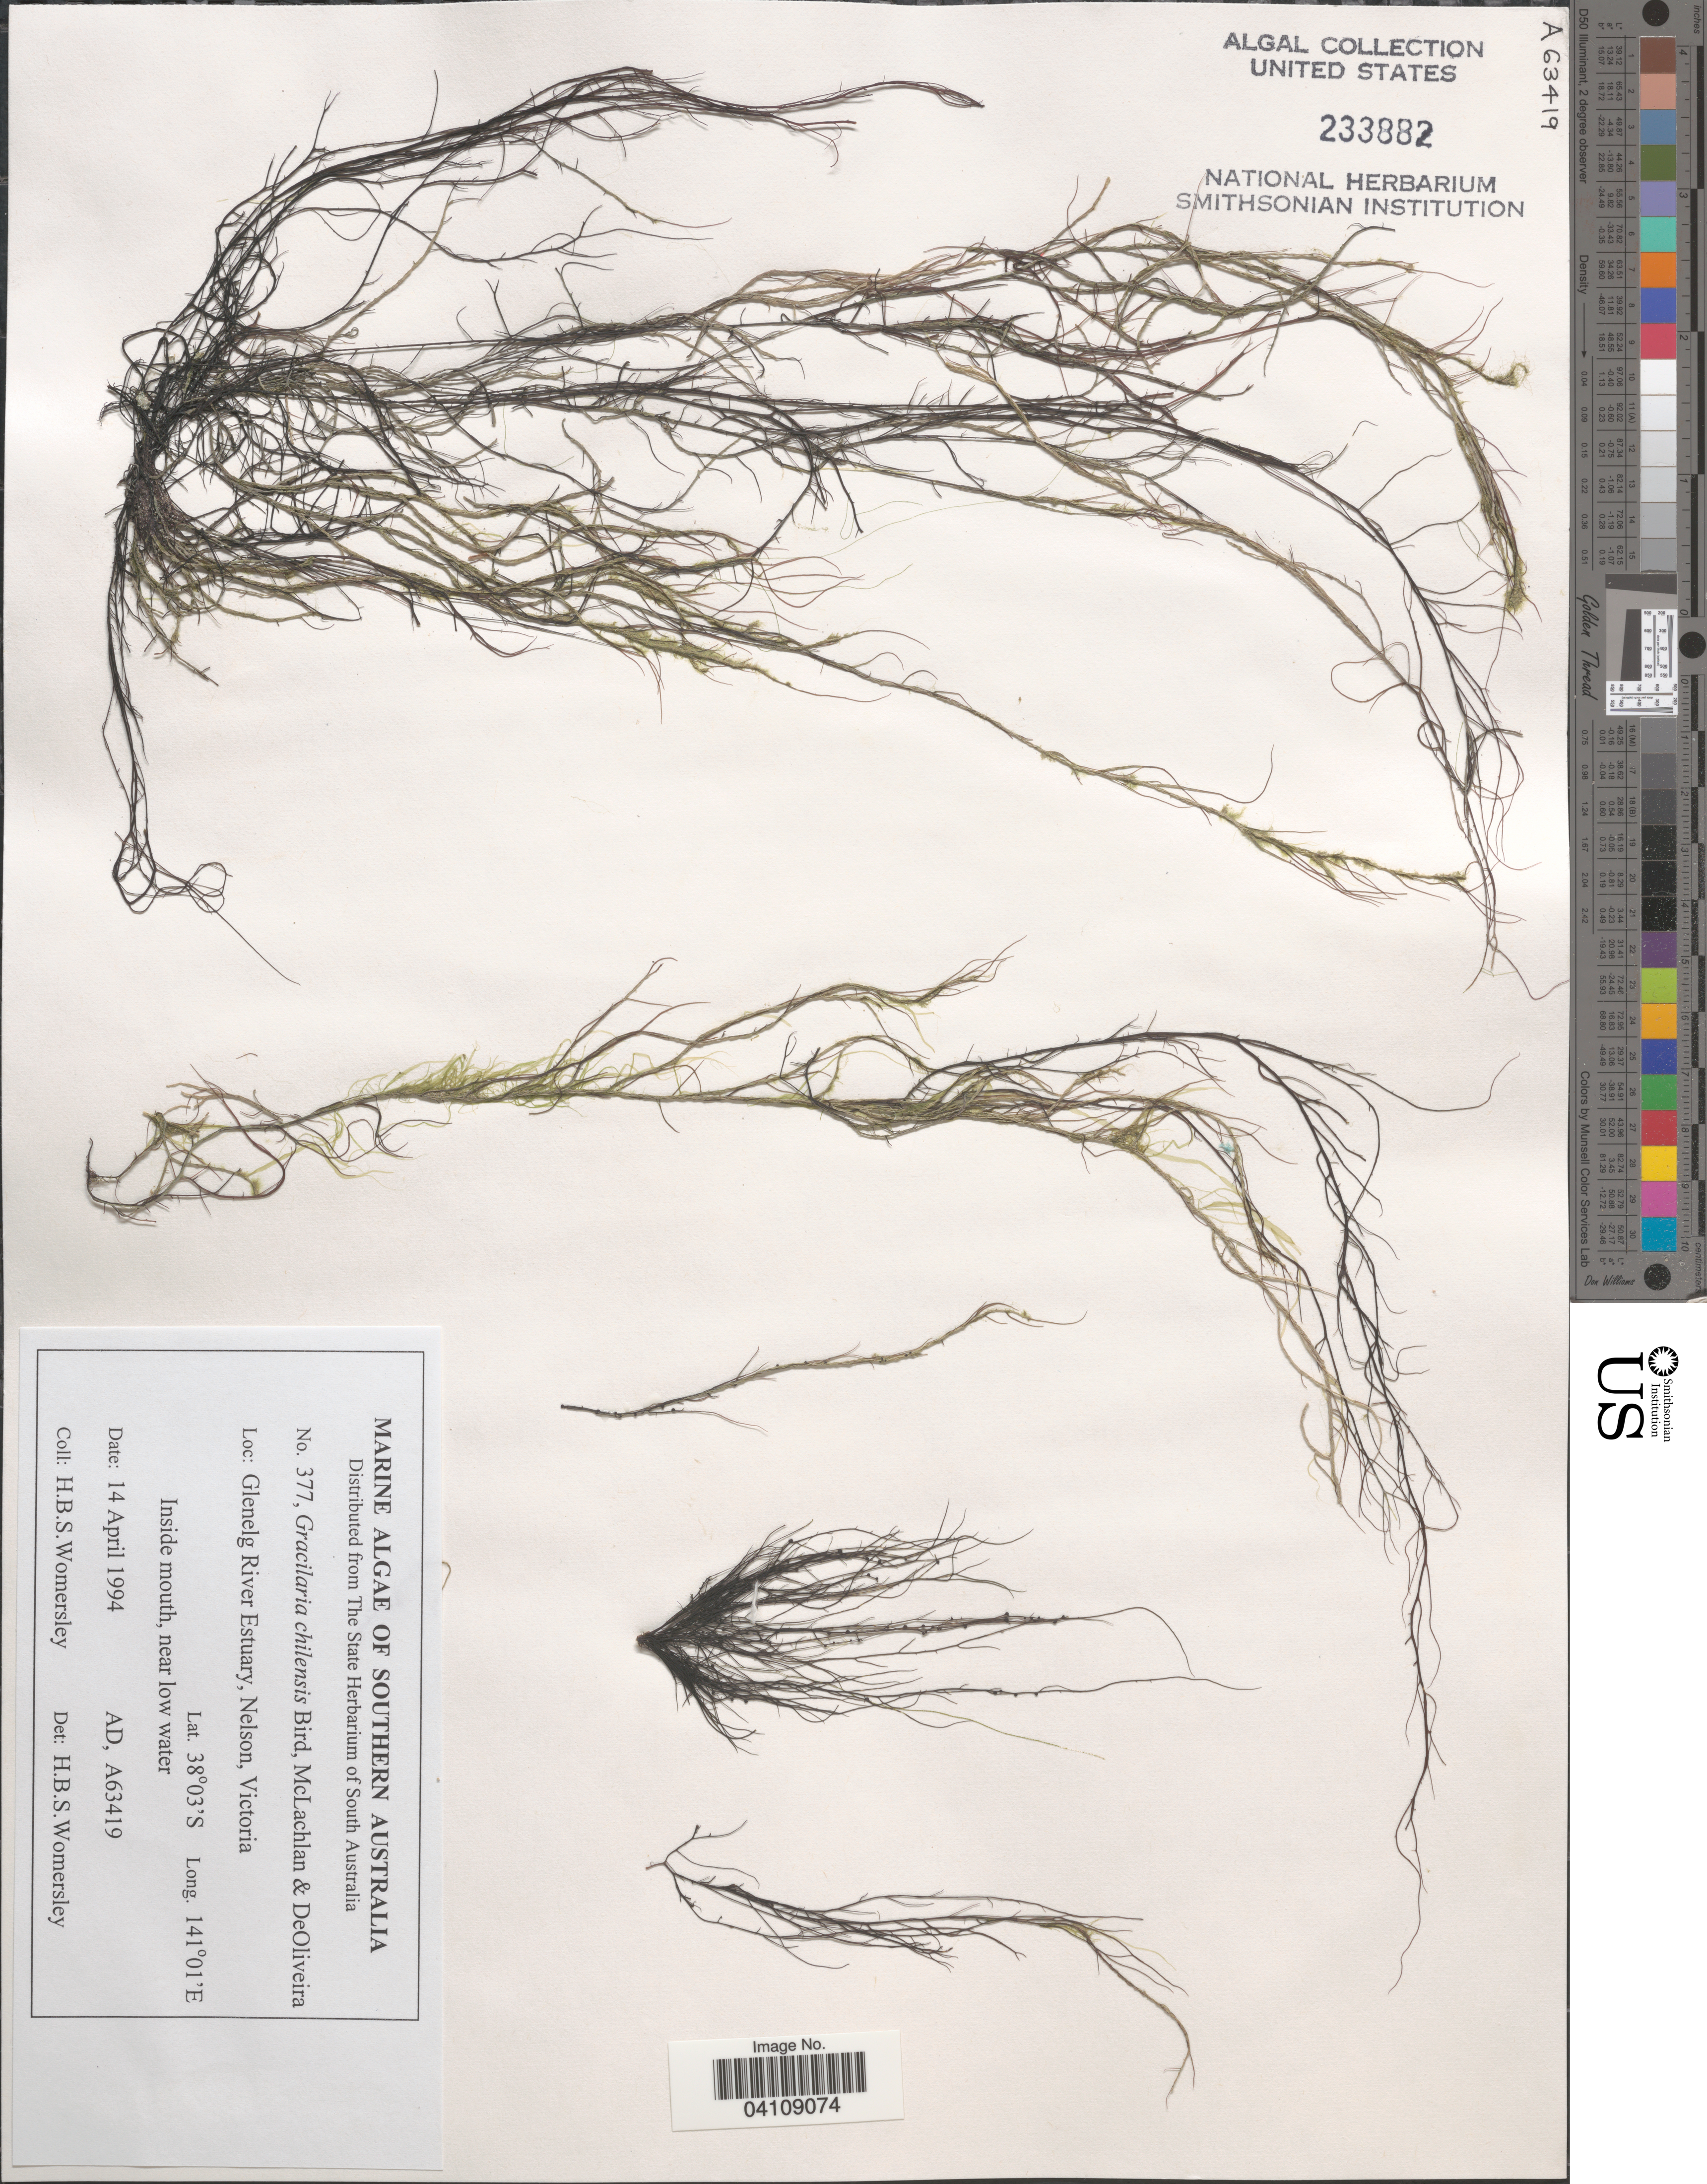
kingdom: Plantae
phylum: Rhodophyta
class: Florideophyceae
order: Gracilariales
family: Gracilariaceae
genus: Gracilaria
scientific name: Gracilaria chilensis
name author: C.J. Bird et al.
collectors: H. B. S. Womersley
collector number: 377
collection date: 1994-04-14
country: Australia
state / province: Victoria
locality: Southern Australia. Glenelg River Estuary, Nelson, Victoria.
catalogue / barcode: US 233882